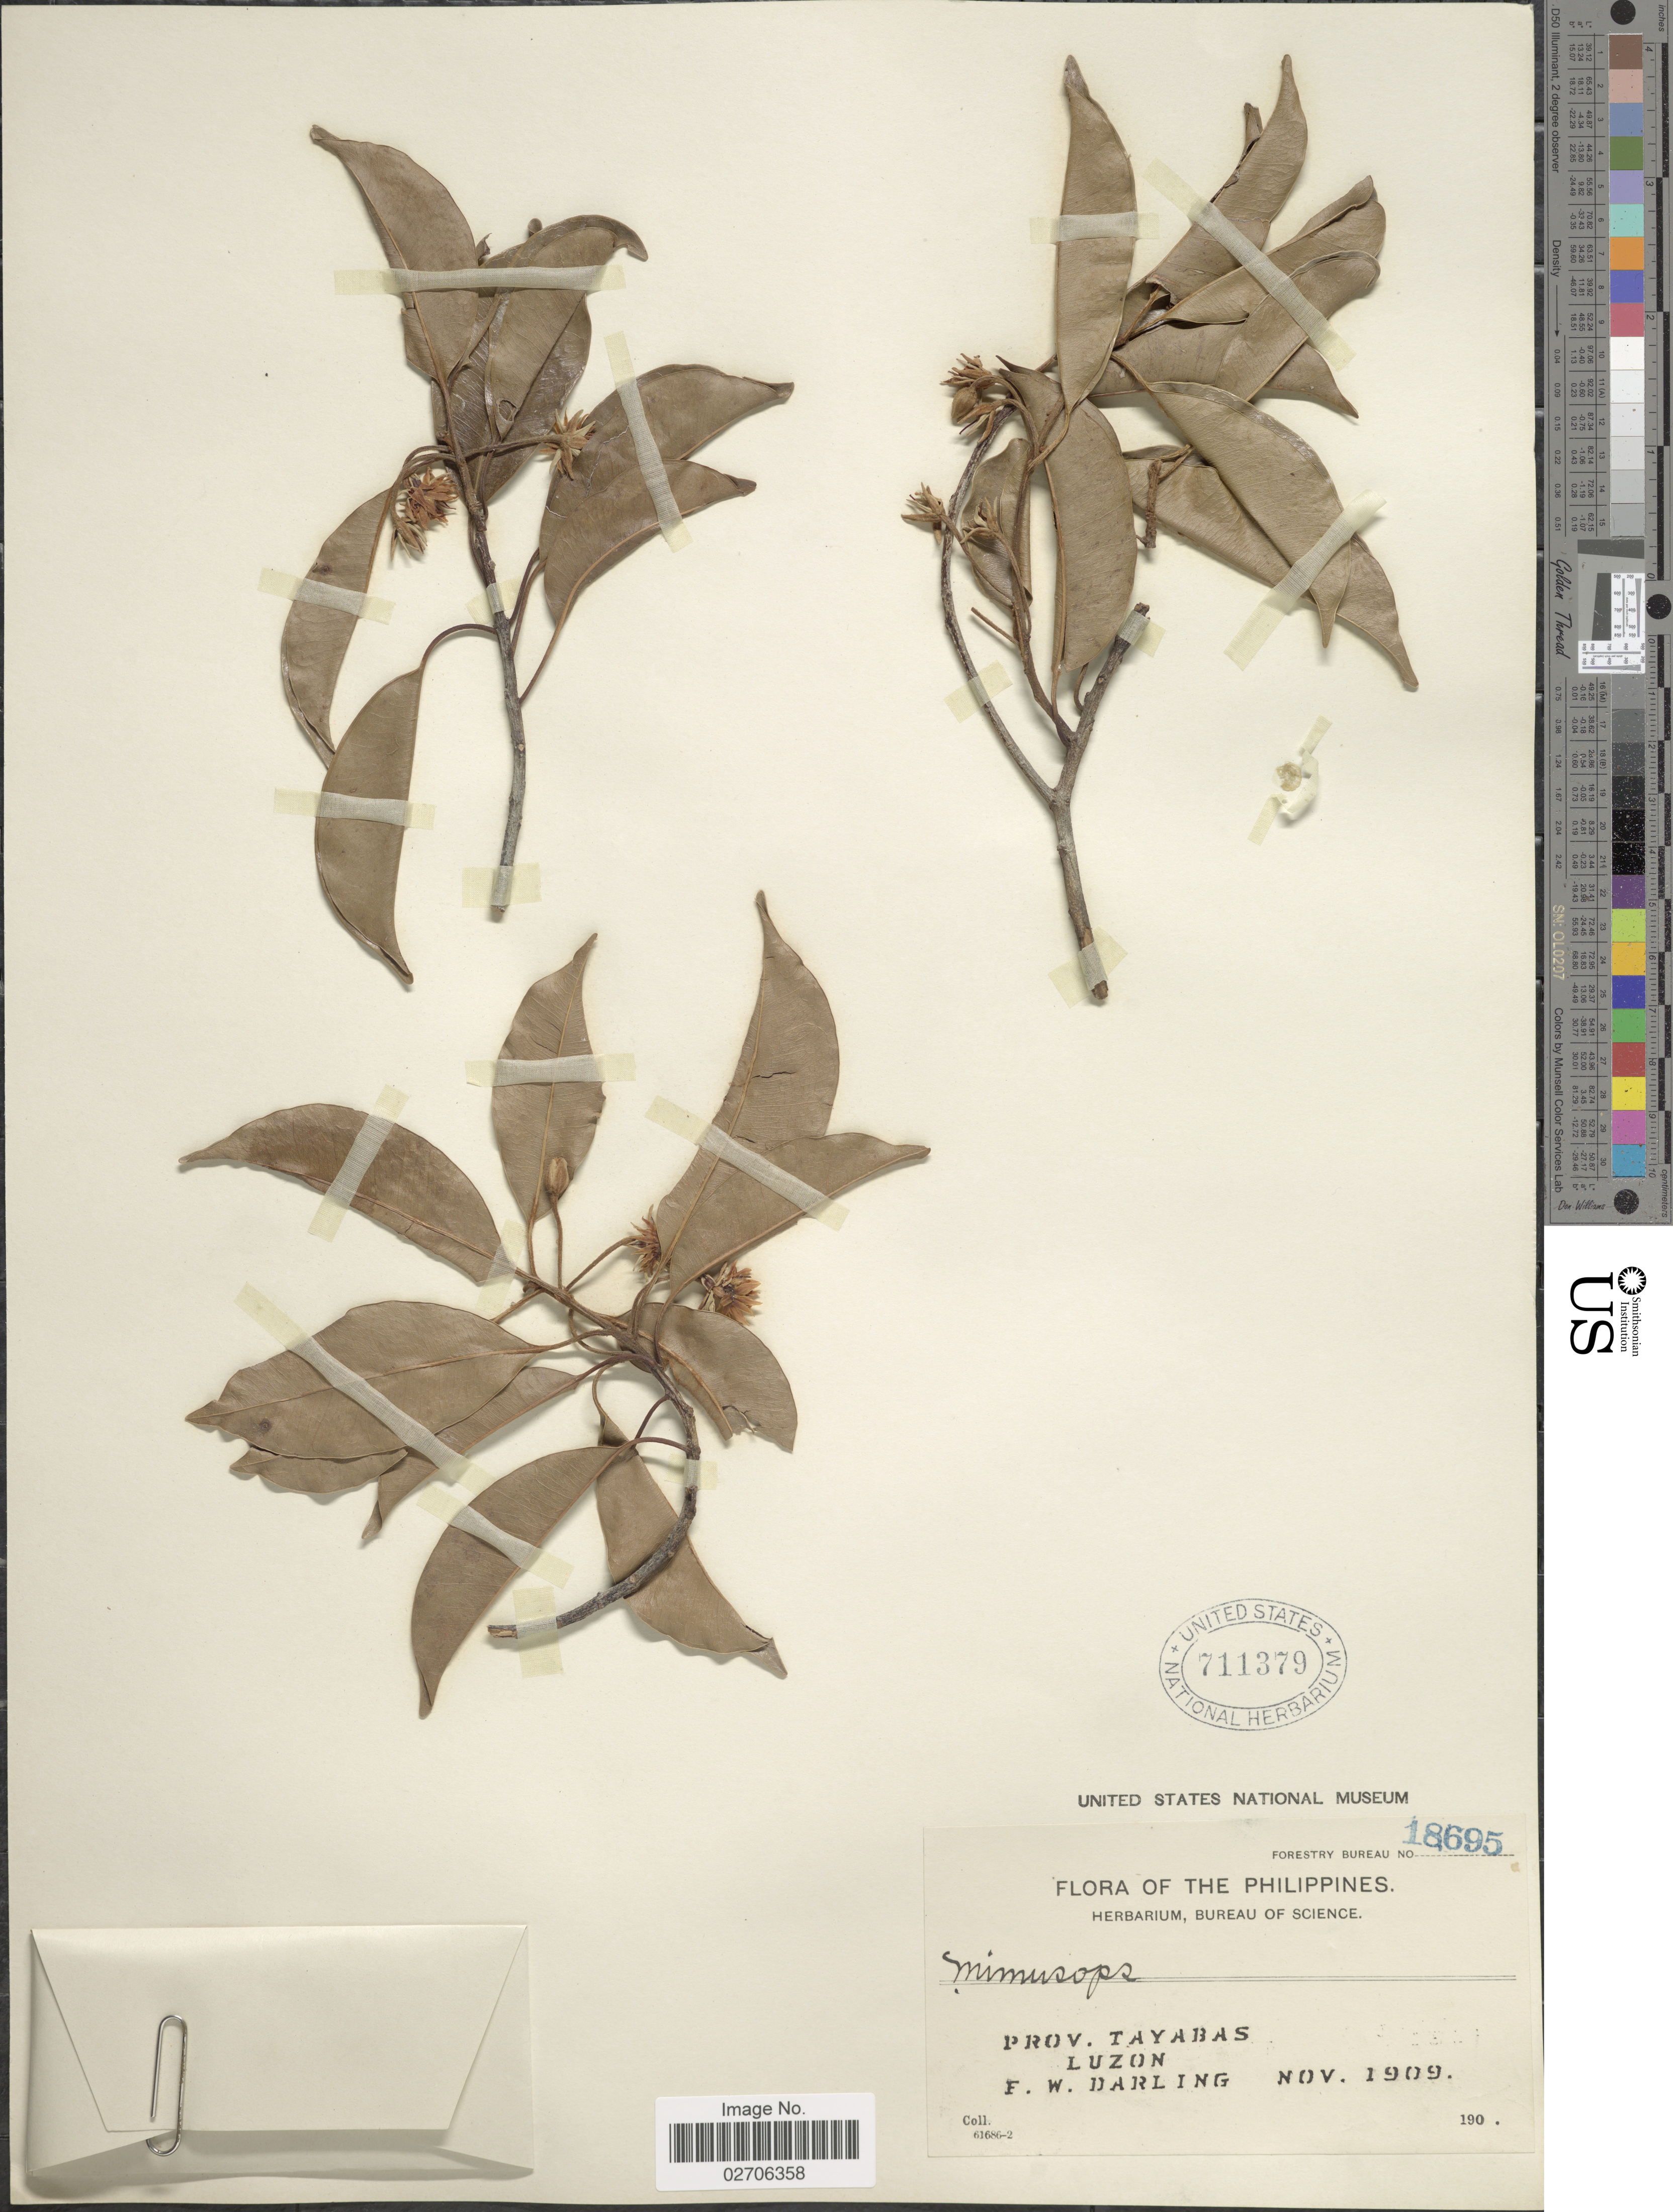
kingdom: Plantae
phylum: Tracheophyta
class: Magnoliopsida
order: Ericales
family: Sapotaceae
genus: Mimusops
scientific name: Mimusops djave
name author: Engl.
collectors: F. Darling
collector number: Forestry Bureau 18695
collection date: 1909-11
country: Philippines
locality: Prov. Tayabas, Luzon,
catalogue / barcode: US 711379